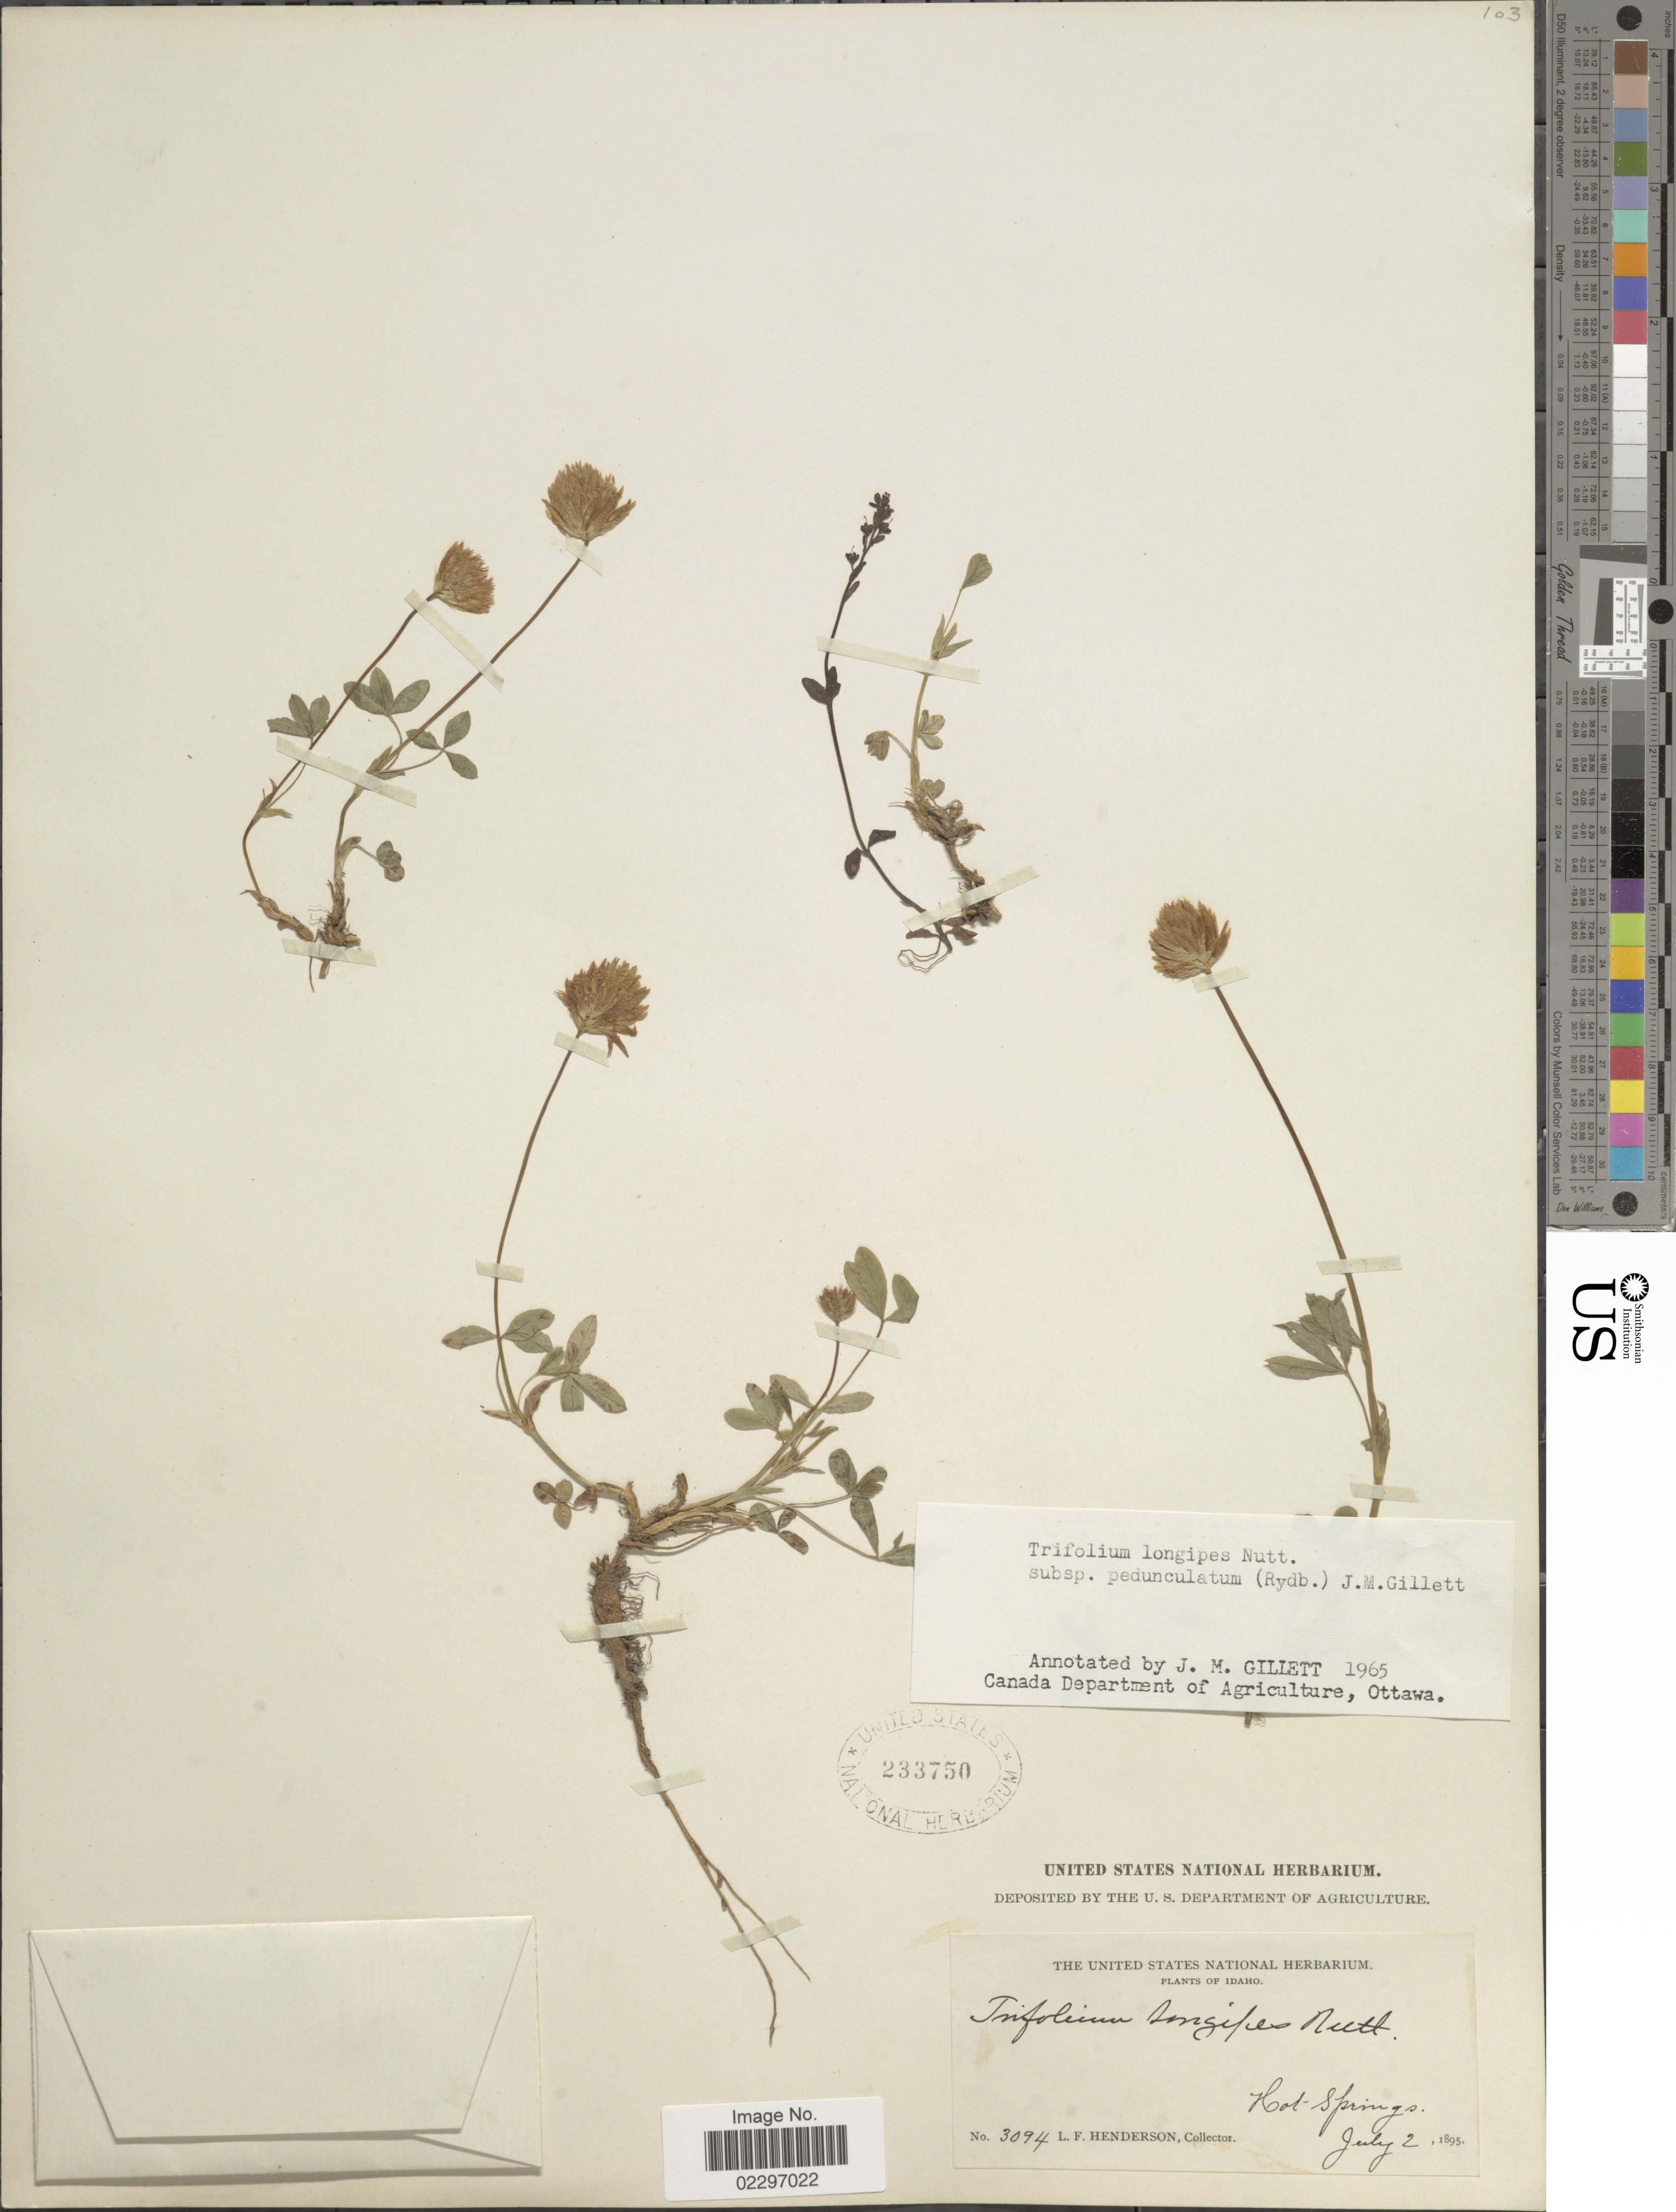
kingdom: Plantae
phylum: Tracheophyta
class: Magnoliopsida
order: Fabales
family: Fabaceae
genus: Trifolium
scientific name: Trifolium longipes subsp. pedunculatum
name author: (Rydb.) J.M. Gillett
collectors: L. Henderson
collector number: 3094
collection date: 1895-07-02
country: United States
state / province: Idaho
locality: Hot Springs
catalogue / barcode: US 233750